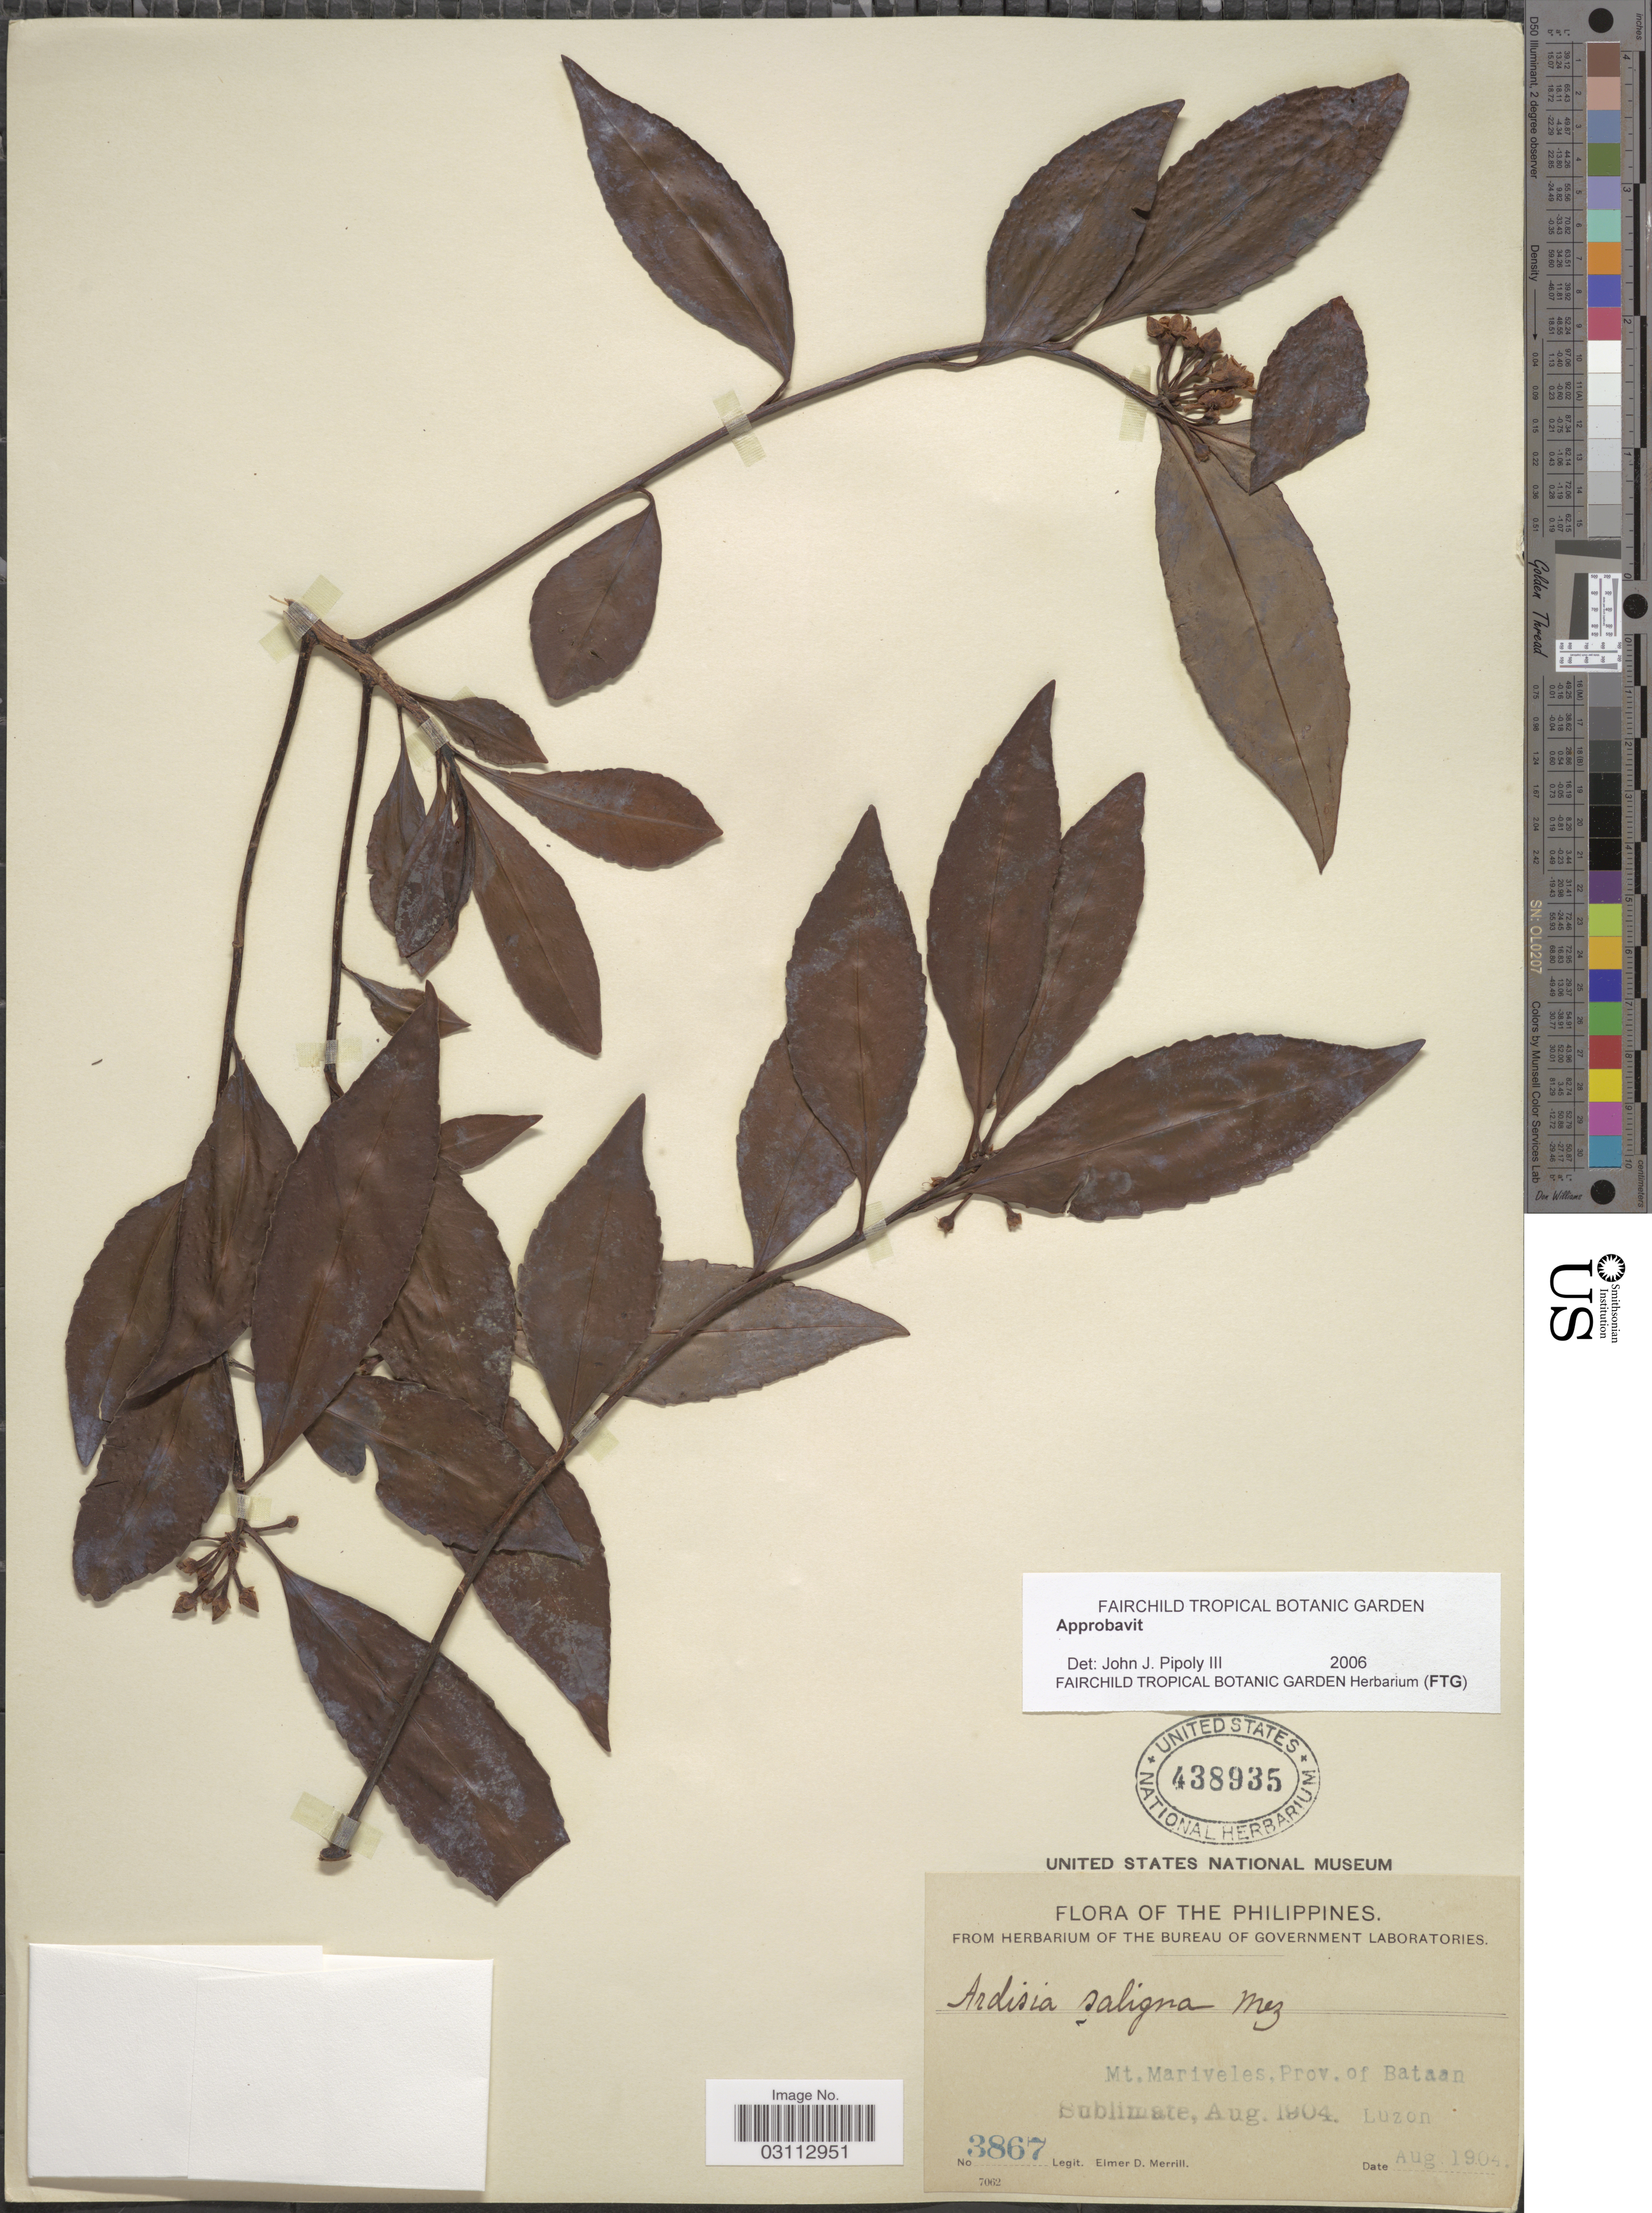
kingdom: Plantae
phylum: Tracheophyta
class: Magnoliopsida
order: Ericales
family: Primulaceae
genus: Ardisia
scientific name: Ardisia saligna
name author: Mez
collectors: E. D. Merrill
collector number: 3867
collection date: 1904-08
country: Philippines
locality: Mt. Mariveles, Prov. of Bataan.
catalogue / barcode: US 438935